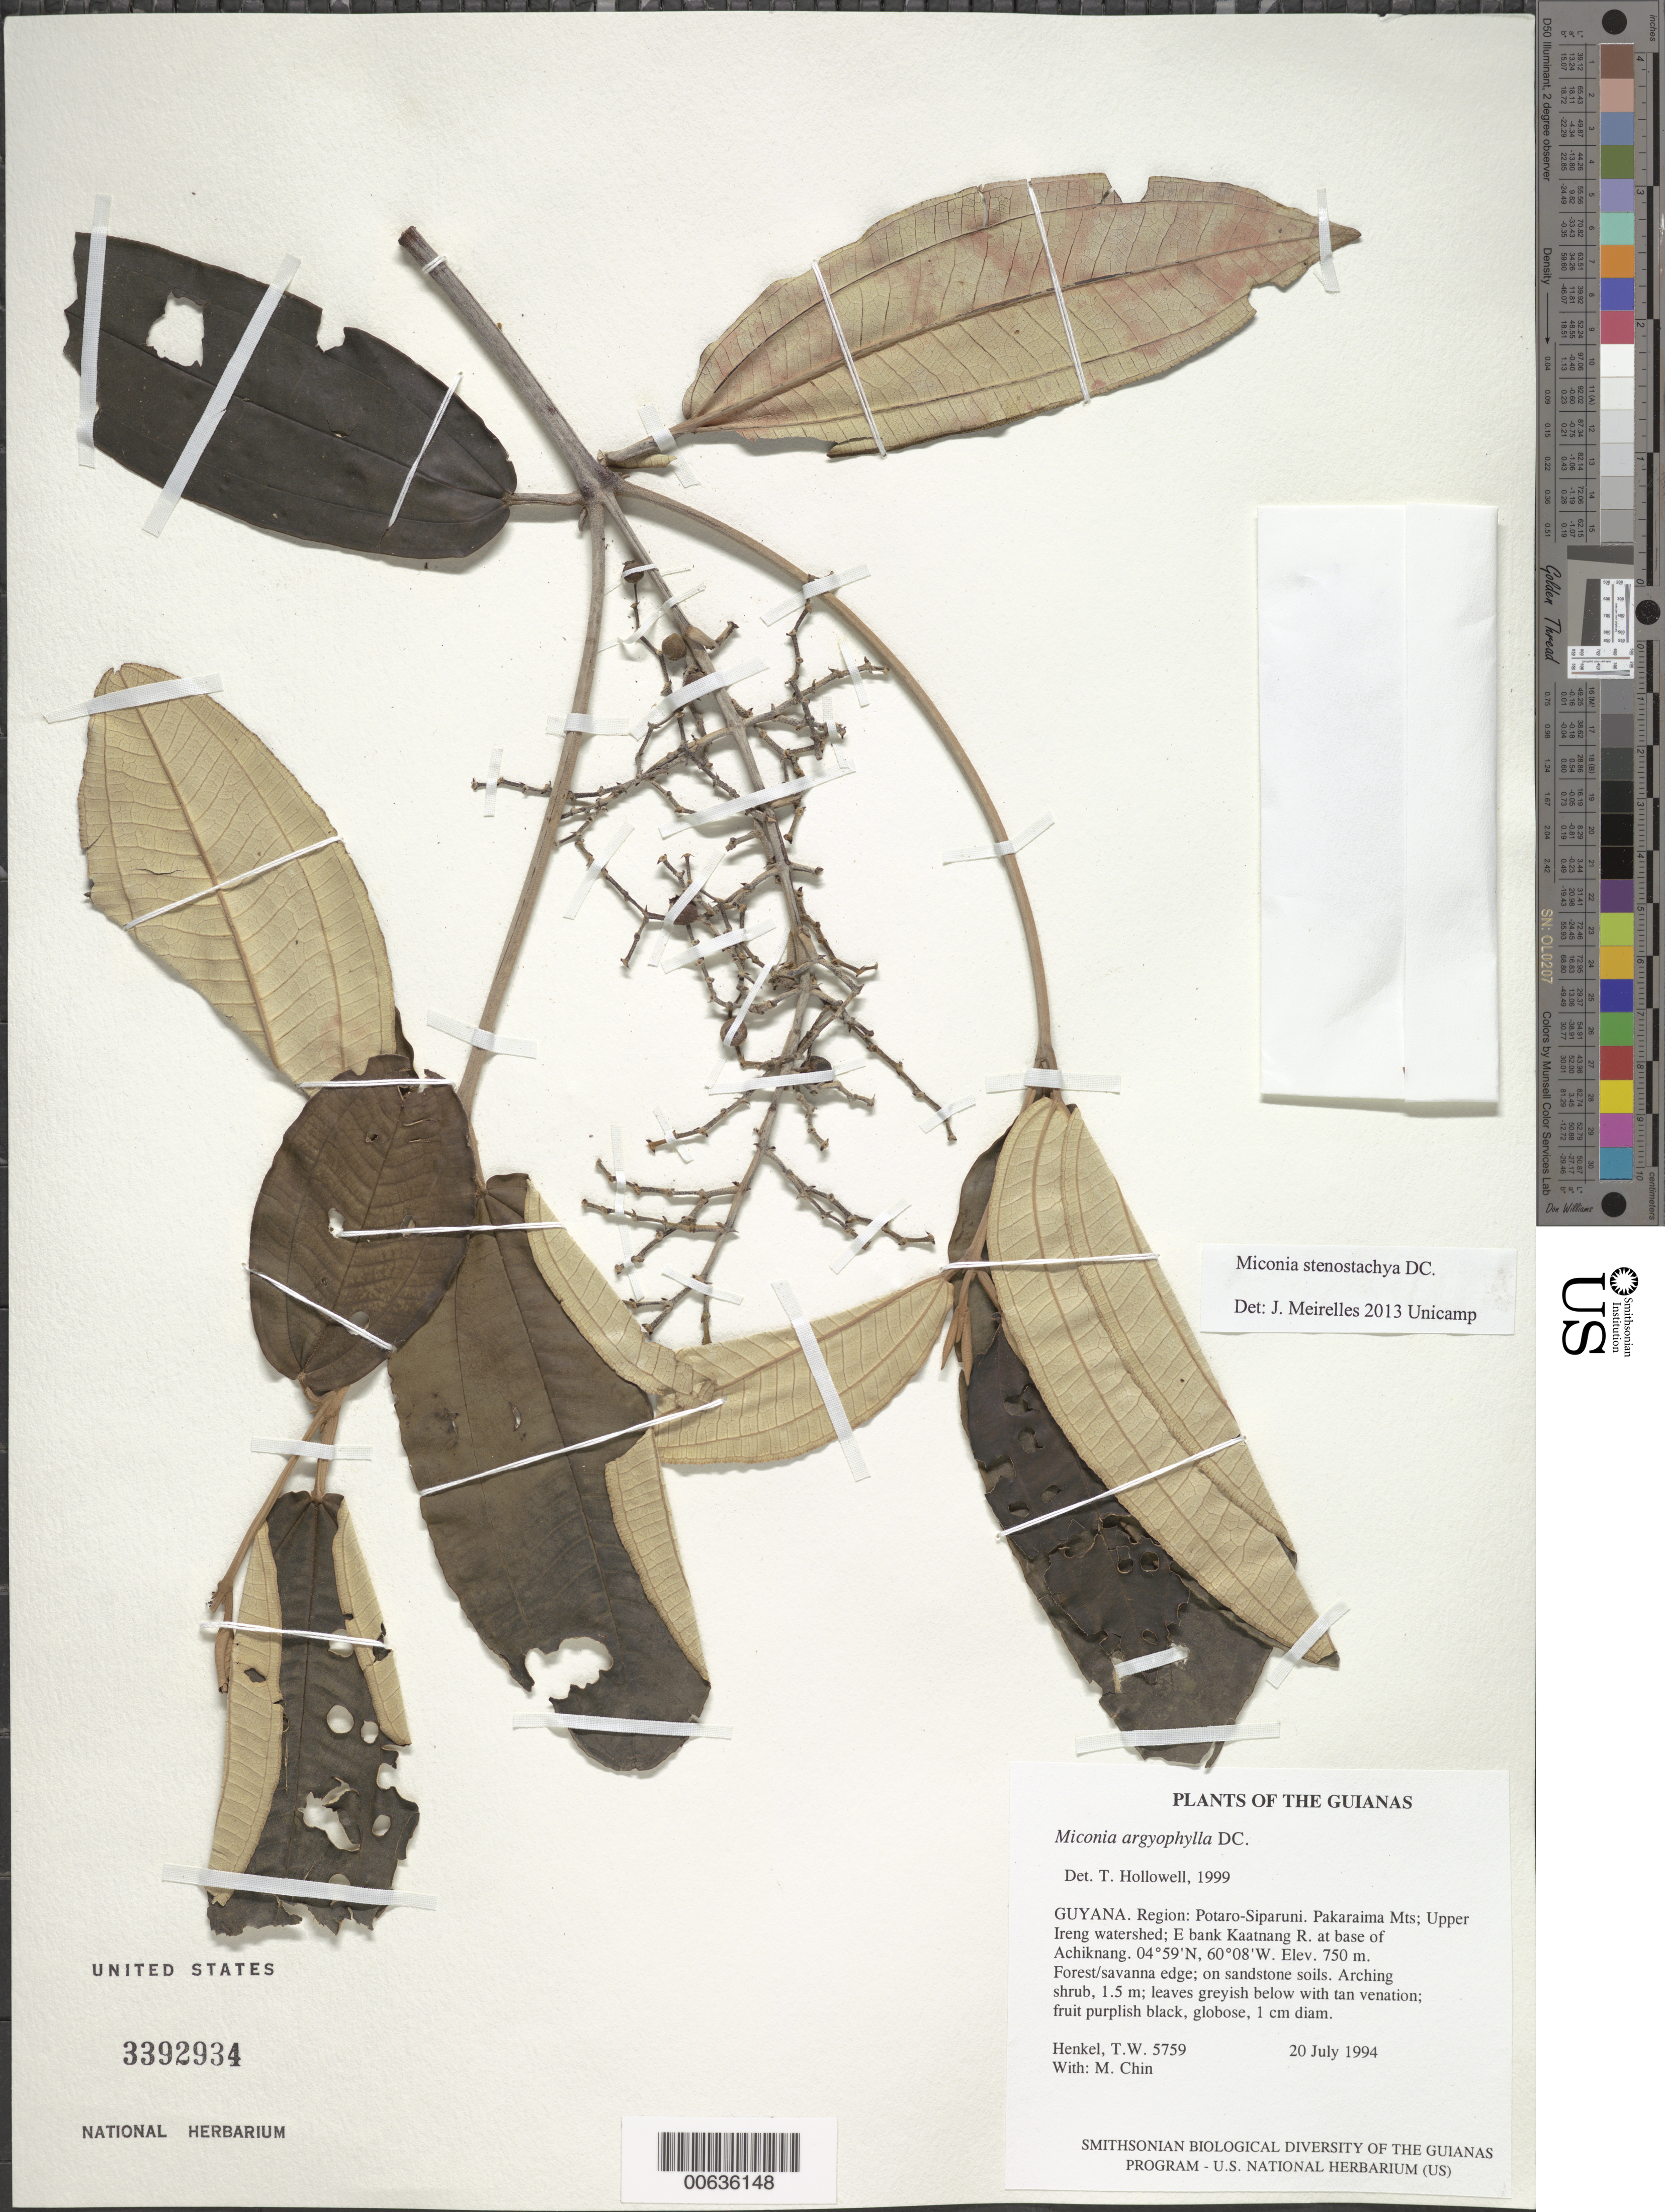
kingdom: Plantae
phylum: Tracheophyta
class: Magnoliopsida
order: Myrtales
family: Melastomataceae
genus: Miconia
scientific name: Miconia argyrophylla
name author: DC.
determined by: Hollowell, T. H., (BOT), Smithsonian Institution - National Museum of Natural History (UNITED STATES)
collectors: T. Henkel & M. Chin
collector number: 5759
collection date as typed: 20 July 1994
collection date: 1994-07-20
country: Guyana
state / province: Potaro-Siparuni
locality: Pakaraima Mts; Upper Ireng watershed; E bank Kaatnang R. at base of Achiknang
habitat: Forest/savanna edge; on sandstone soils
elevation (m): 750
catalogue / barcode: US 3392934